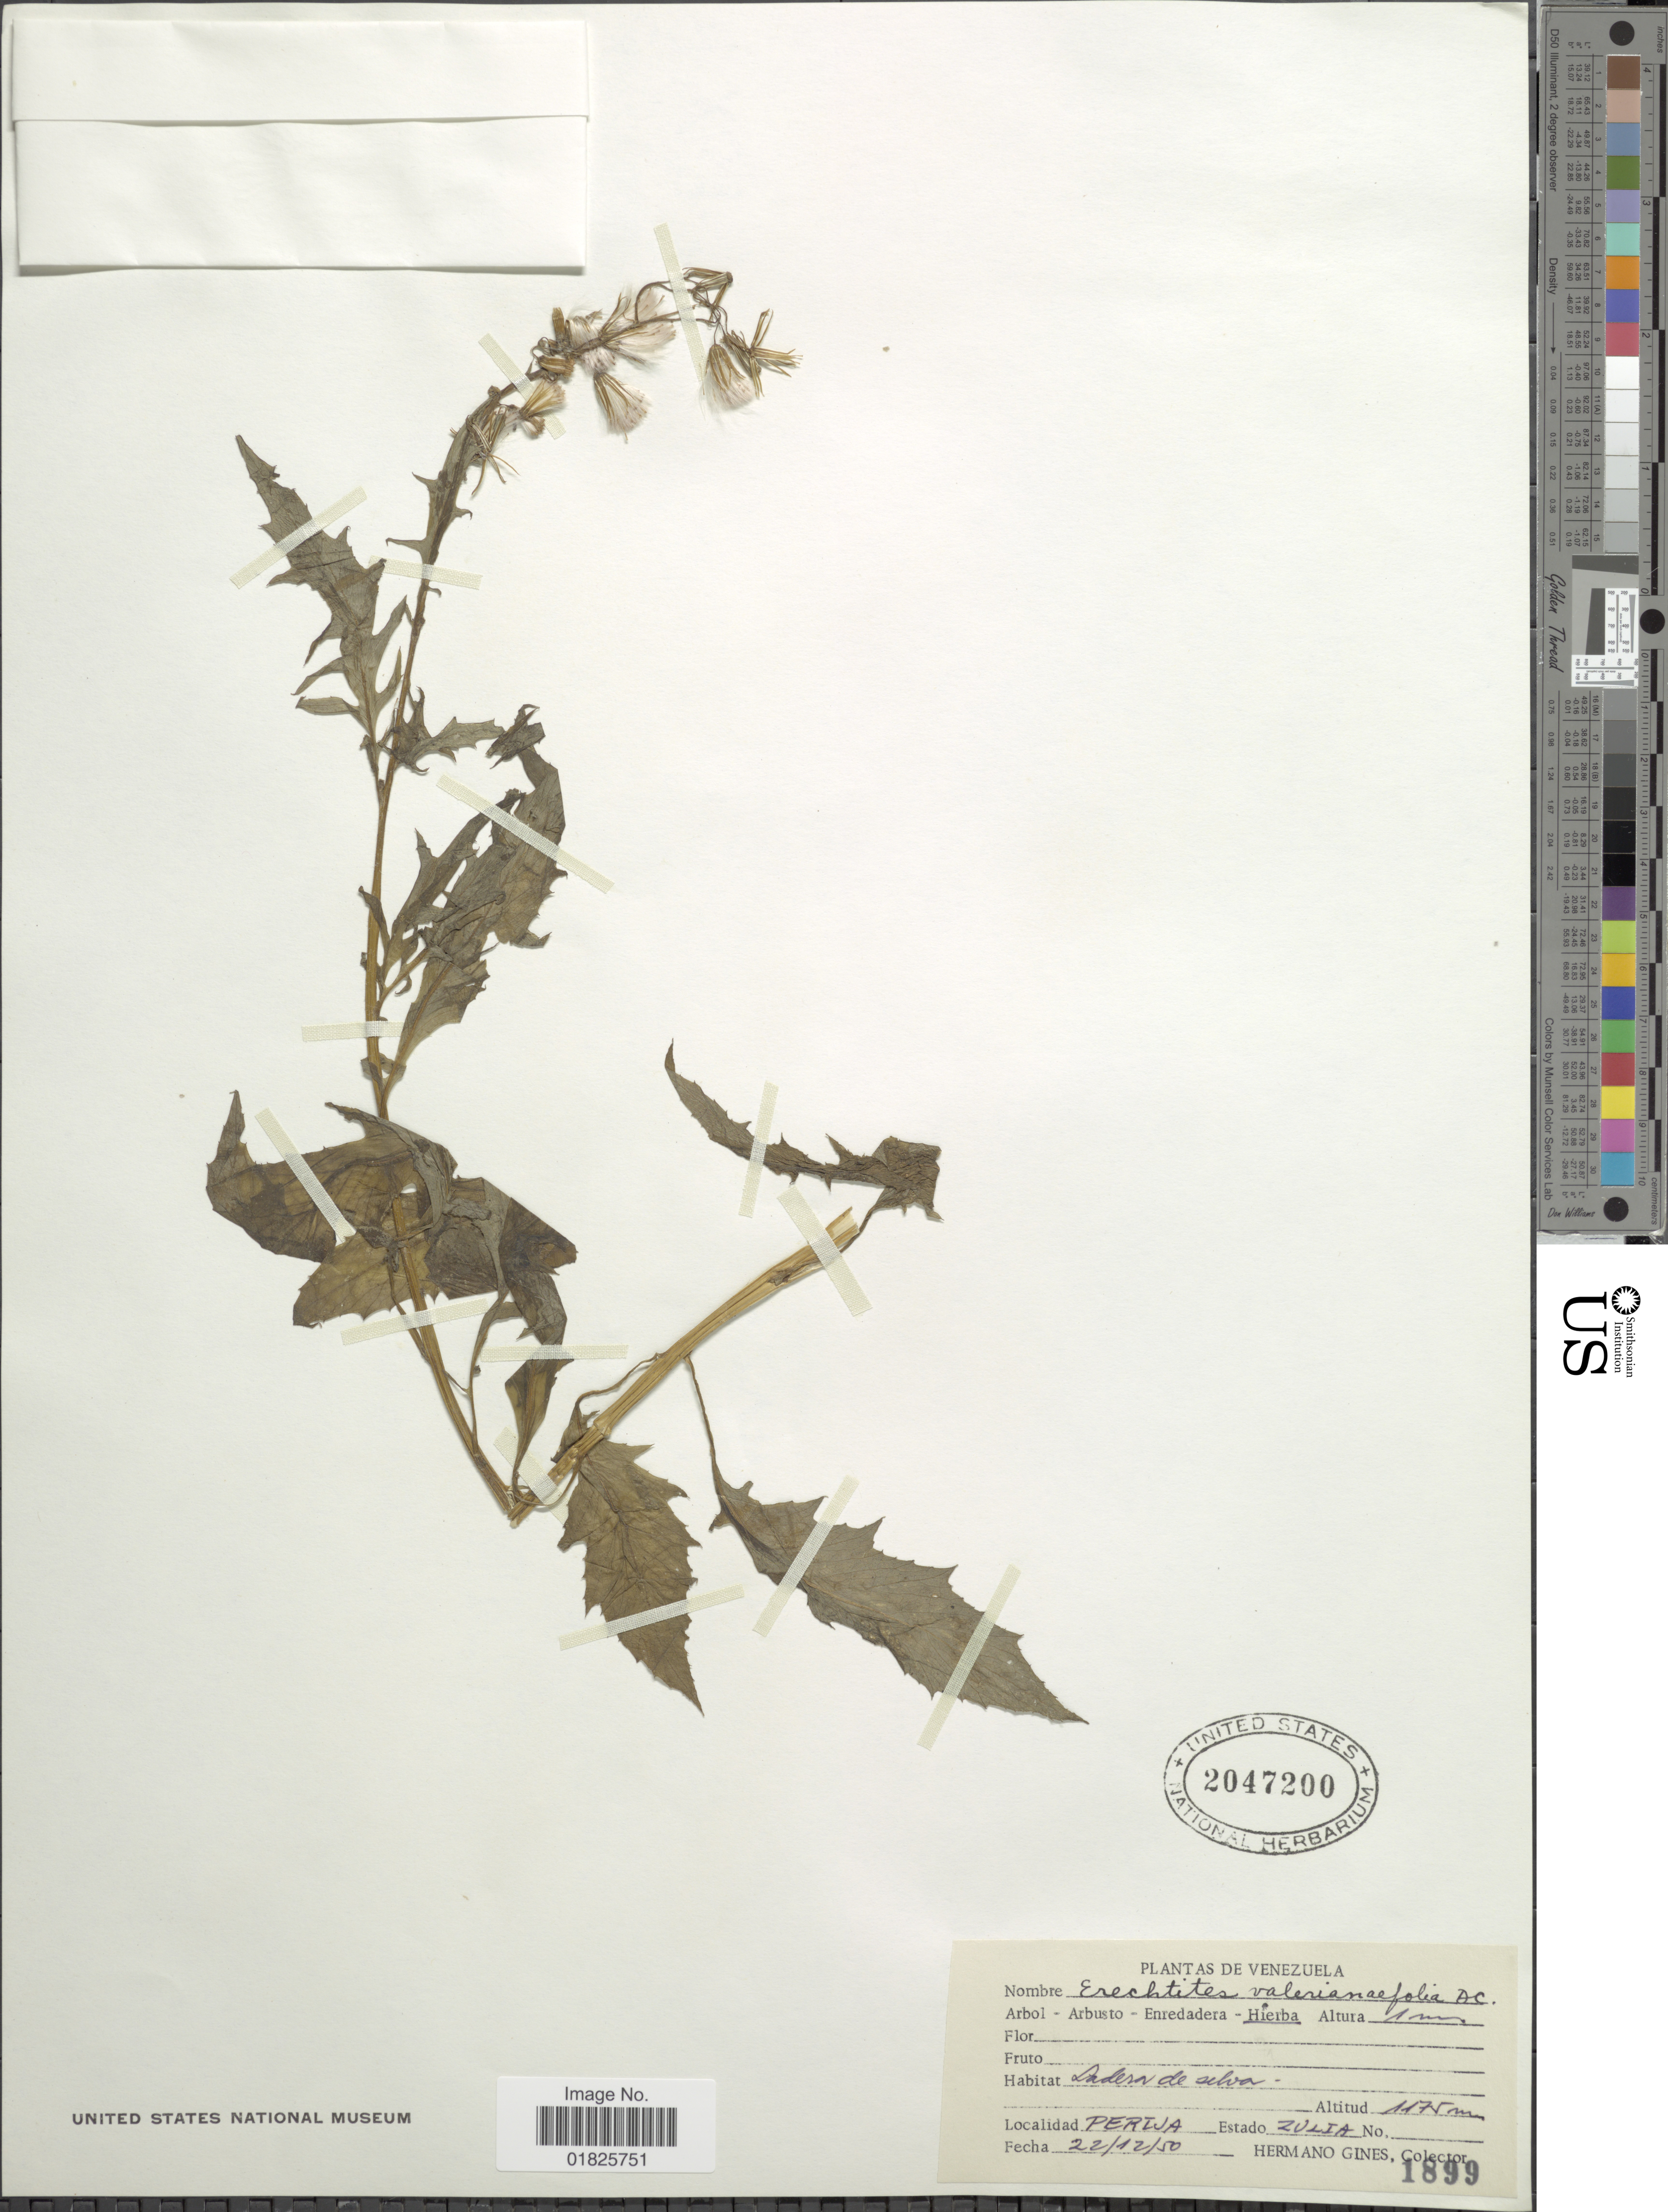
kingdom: Plantae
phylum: Tracheophyta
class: Magnoliopsida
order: Asterales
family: Asteraceae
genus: Erechtites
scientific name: Erechtites valerianifolius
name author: (Link ex Spreng.) DC.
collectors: Bro. Gines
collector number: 1899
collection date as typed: Transcribed d/m/y: 22/12/50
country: Venezuela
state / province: Zulia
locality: Perija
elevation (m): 1175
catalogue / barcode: US 2047200